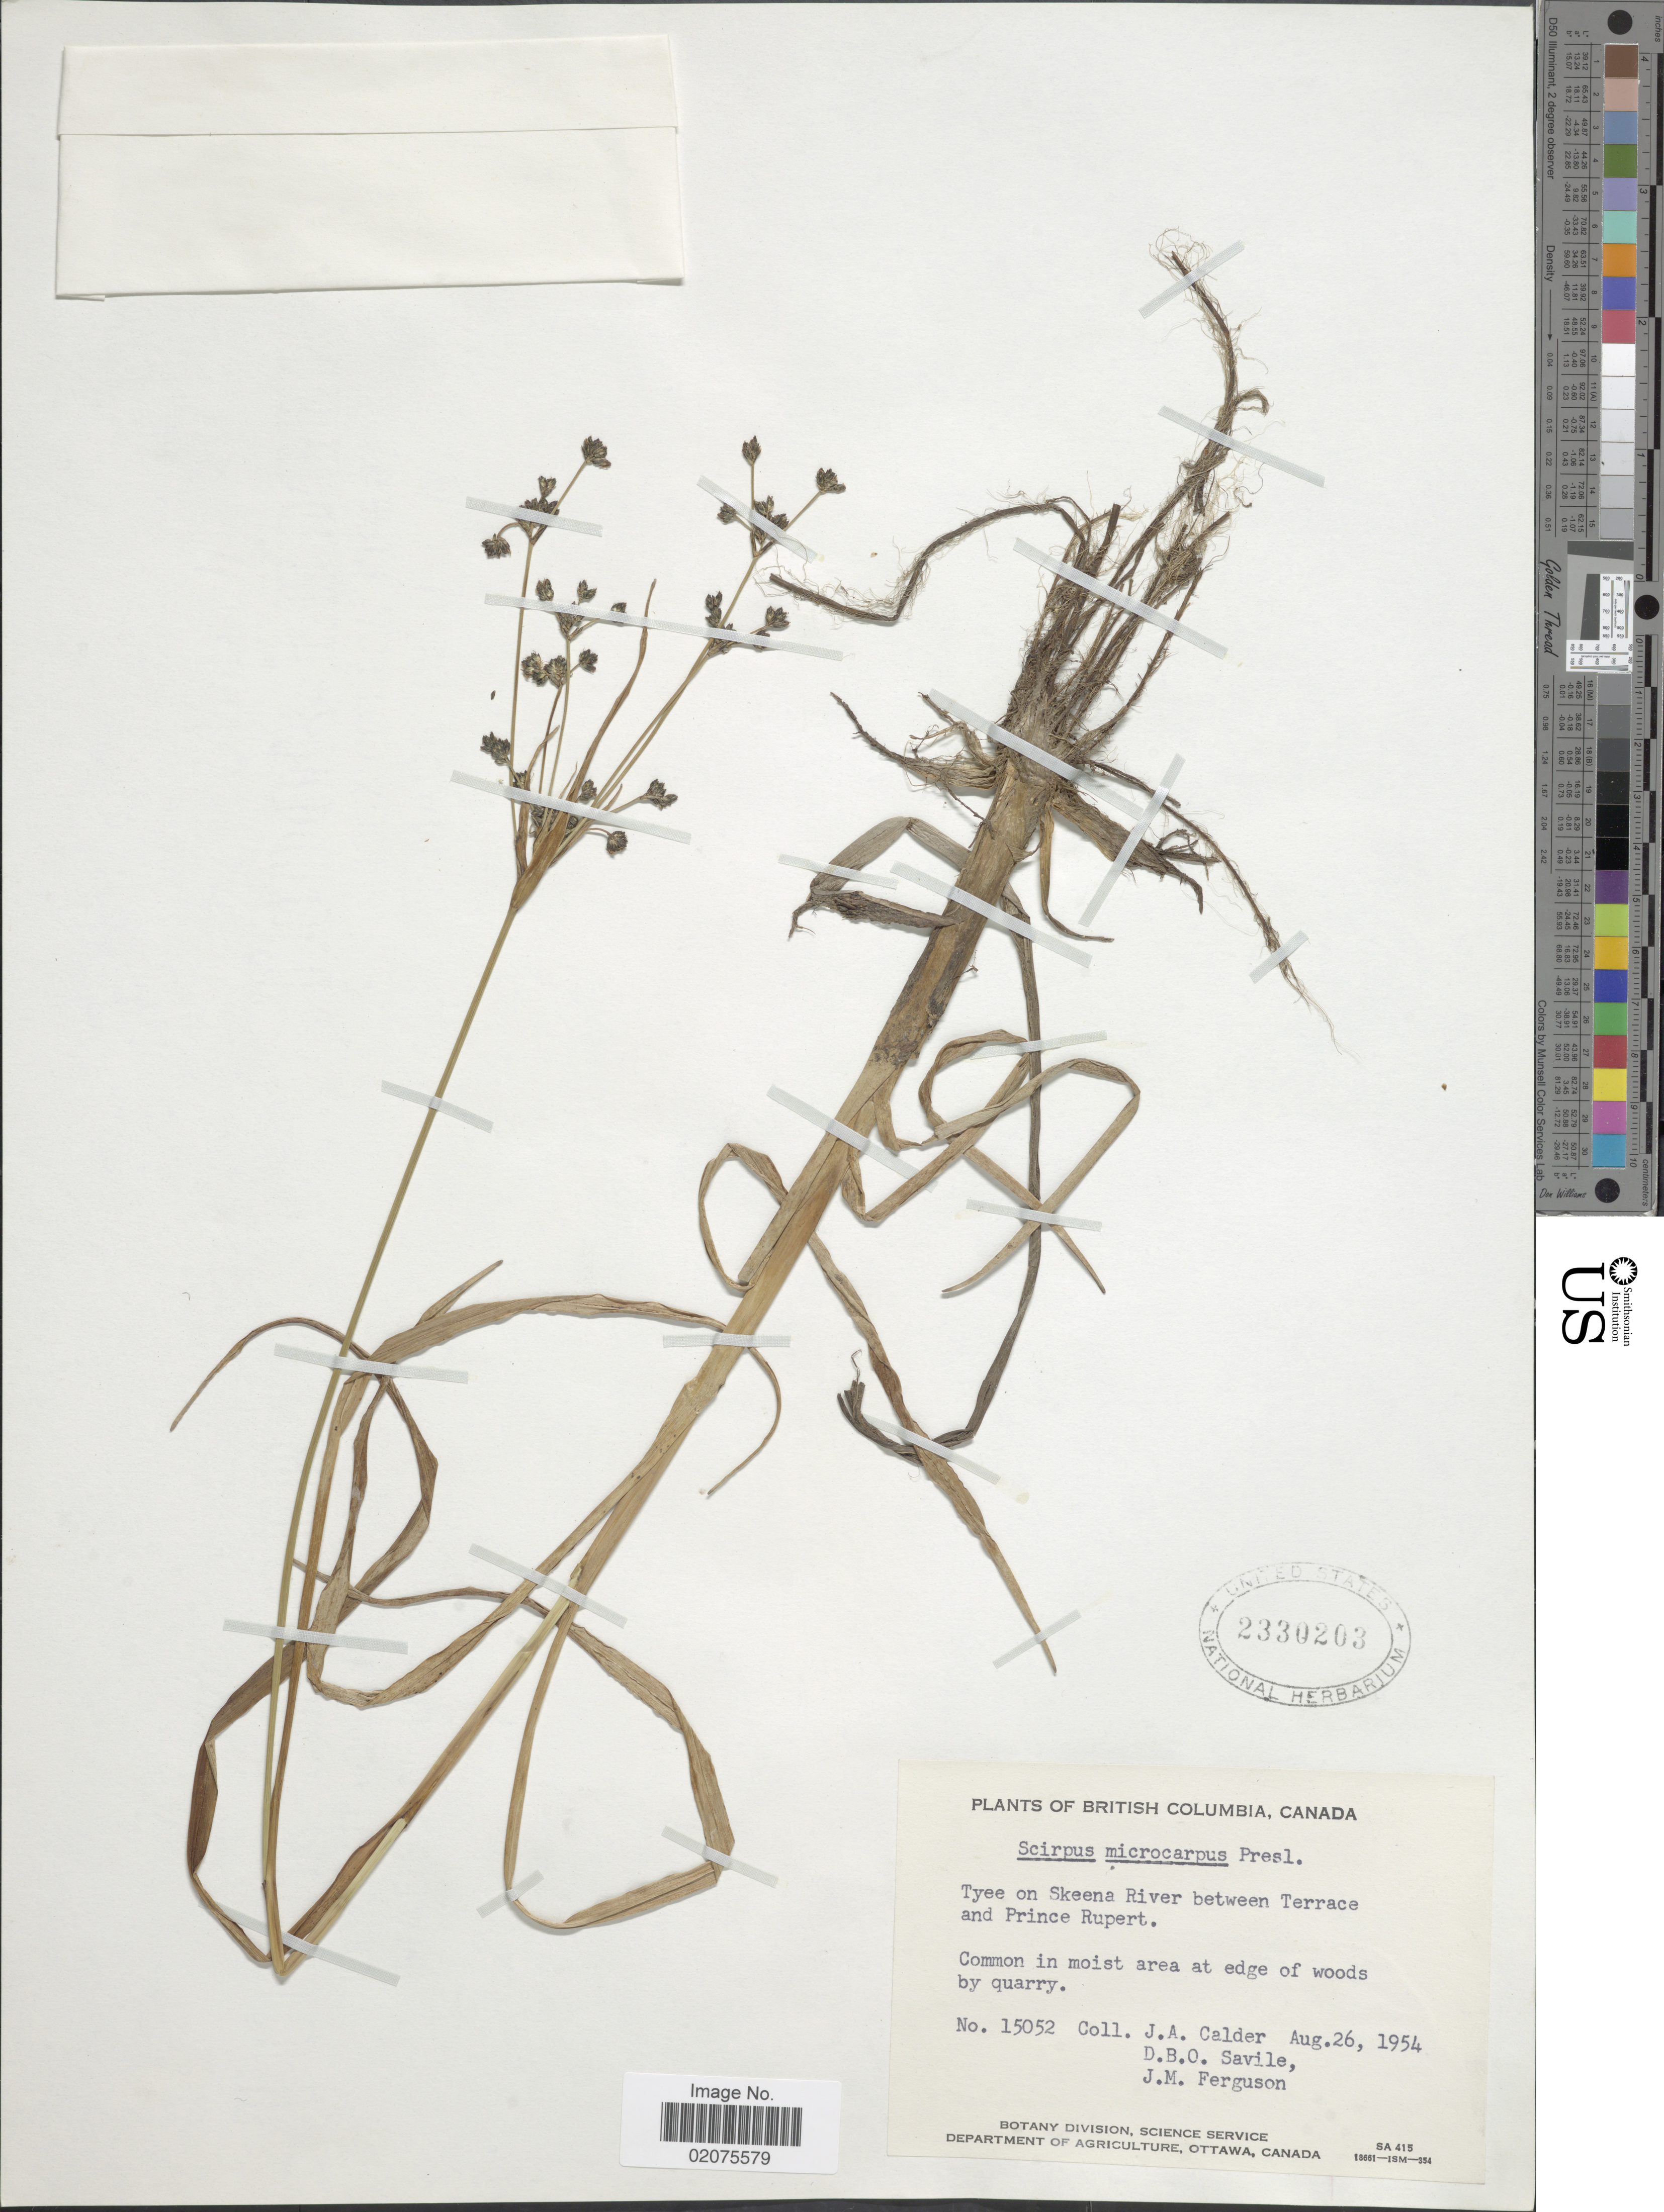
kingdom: Plantae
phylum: Tracheophyta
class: Liliopsida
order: Poales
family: Cyperaceae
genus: Scirpus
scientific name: Scirpus microcarpus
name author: J. Presl & C. Presl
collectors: J. A. Calder, D. Savile & J. M. Ferguson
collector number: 15052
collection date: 1954-08-26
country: Canada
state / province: British Columbia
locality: Tyee on Skeena River between Terrace and Prince Rupert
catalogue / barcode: US 2330203